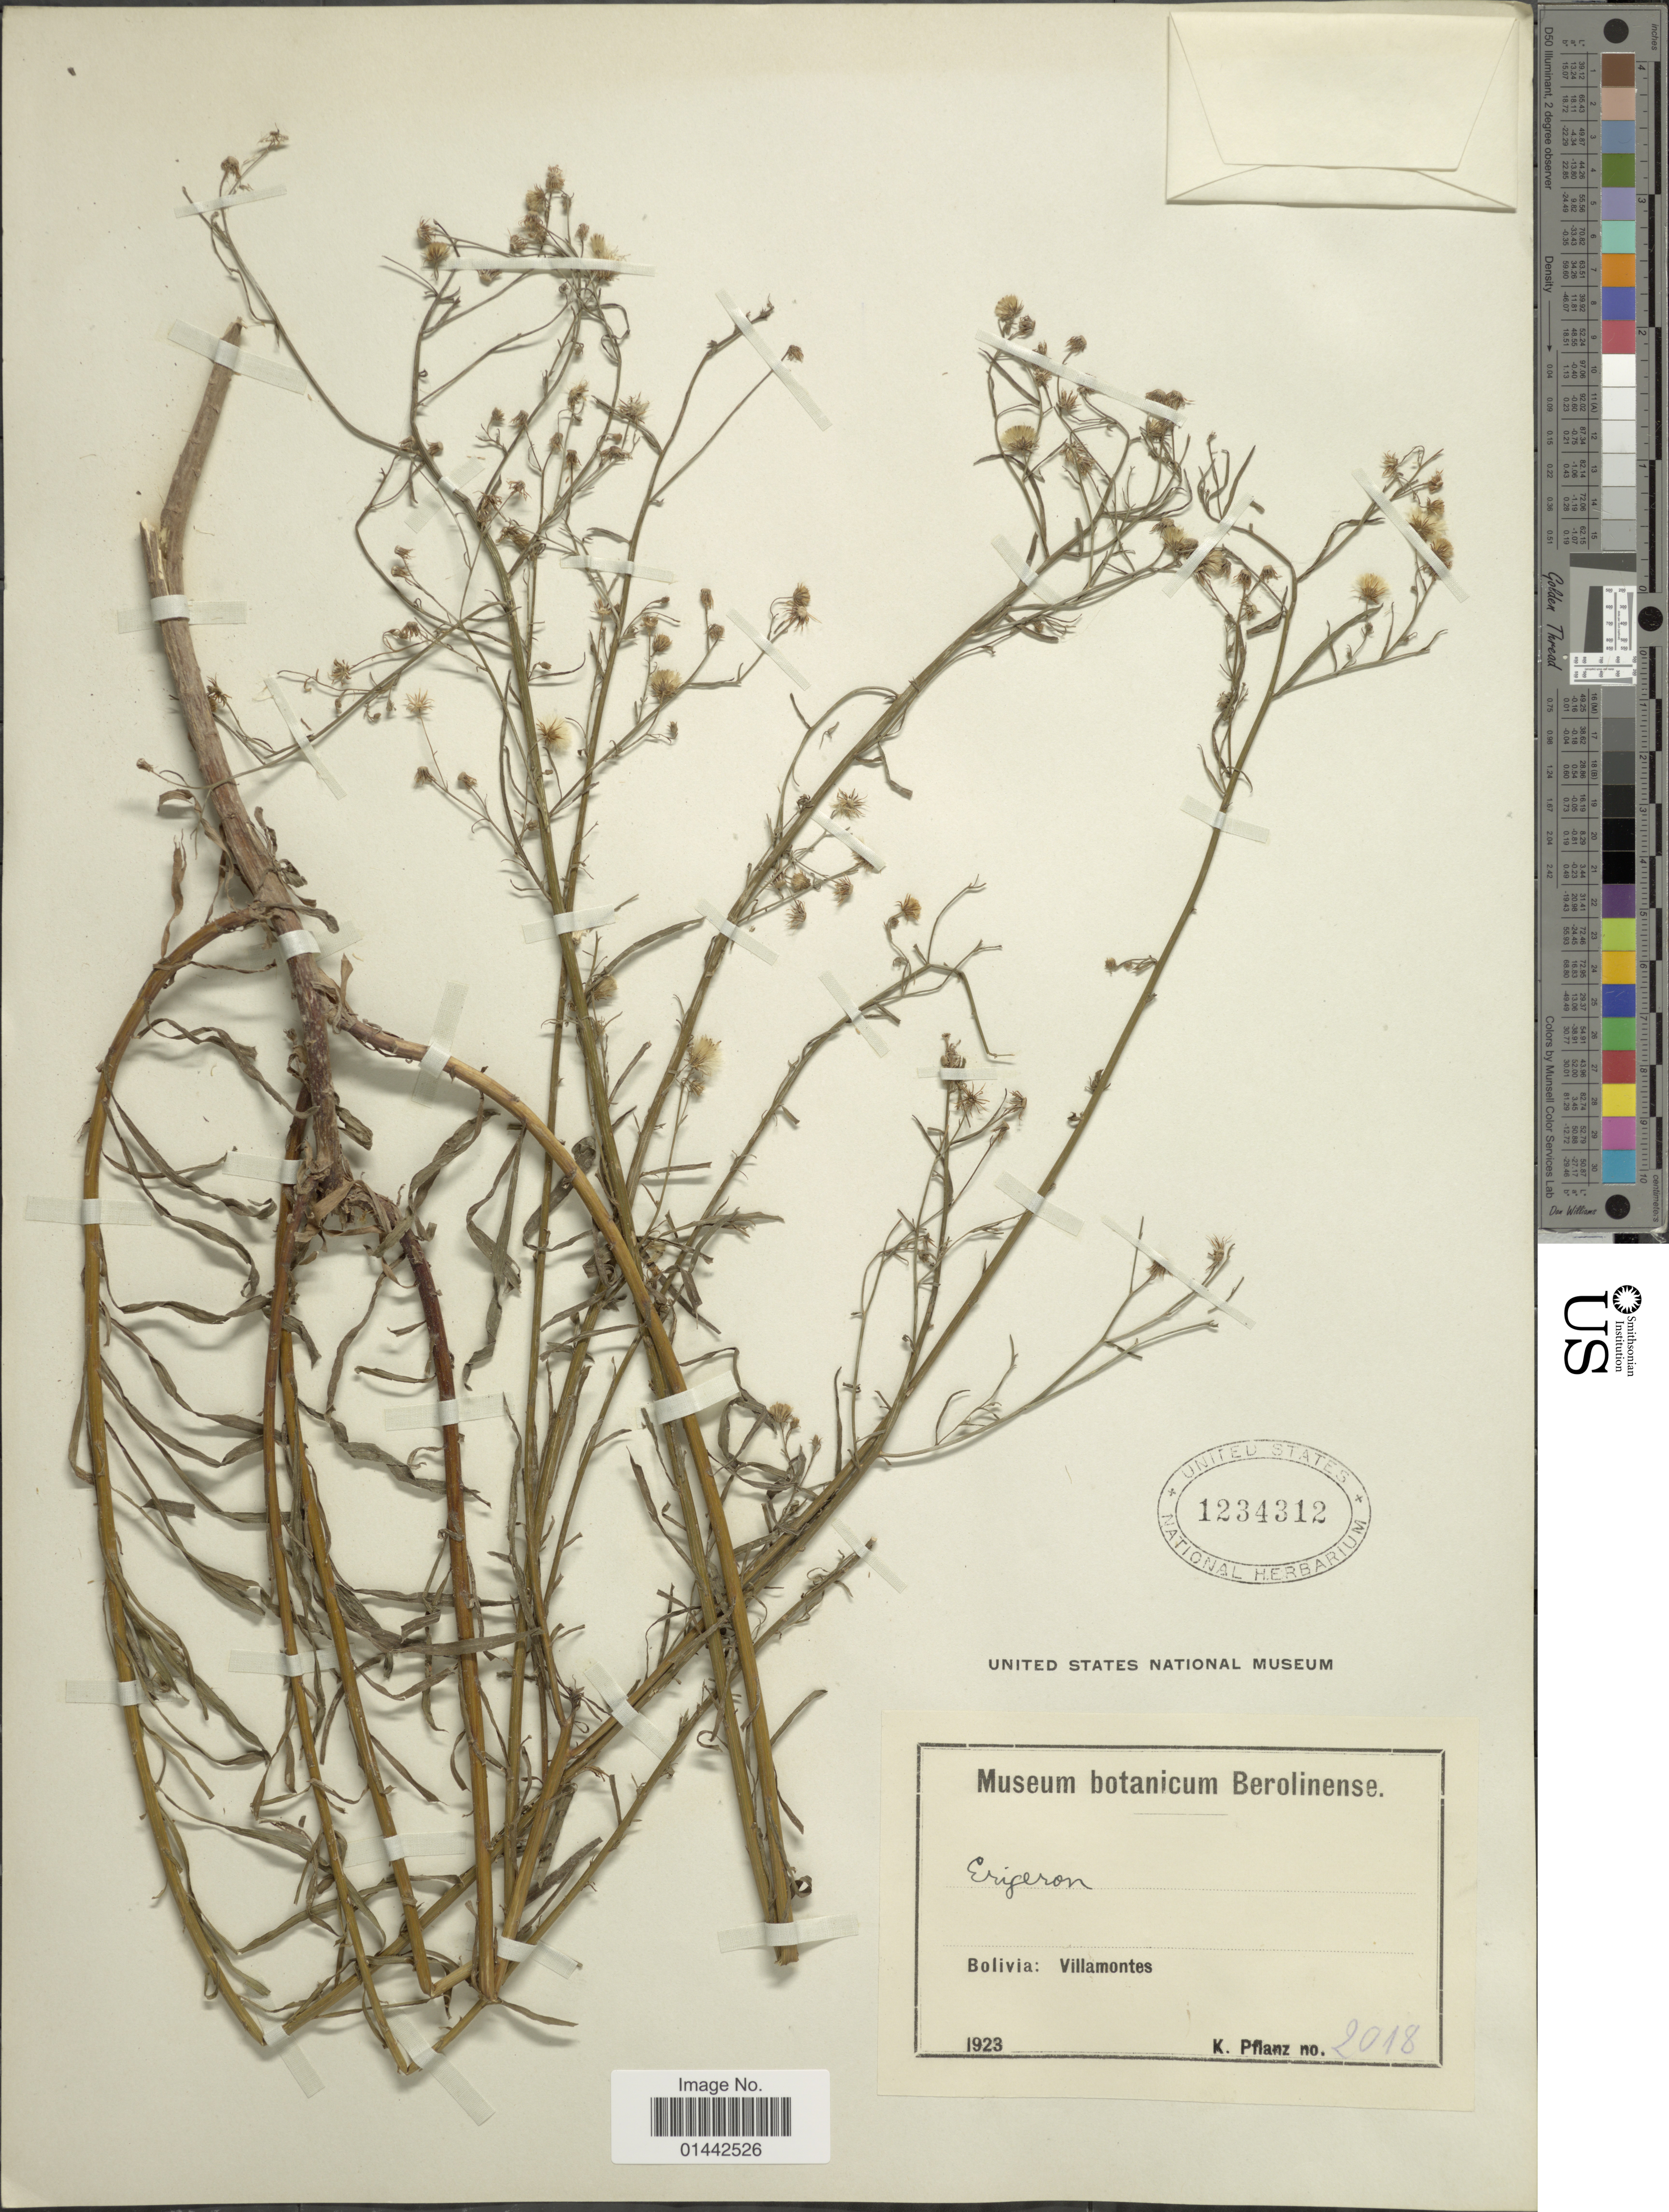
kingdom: Plantae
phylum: Tracheophyta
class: Magnoliopsida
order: Asterales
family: Asteraceae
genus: Erigeron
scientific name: Erigeron sp.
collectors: K. Pflanz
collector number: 2018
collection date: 1923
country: Bolivia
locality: Villamontes.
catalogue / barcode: US 1234312